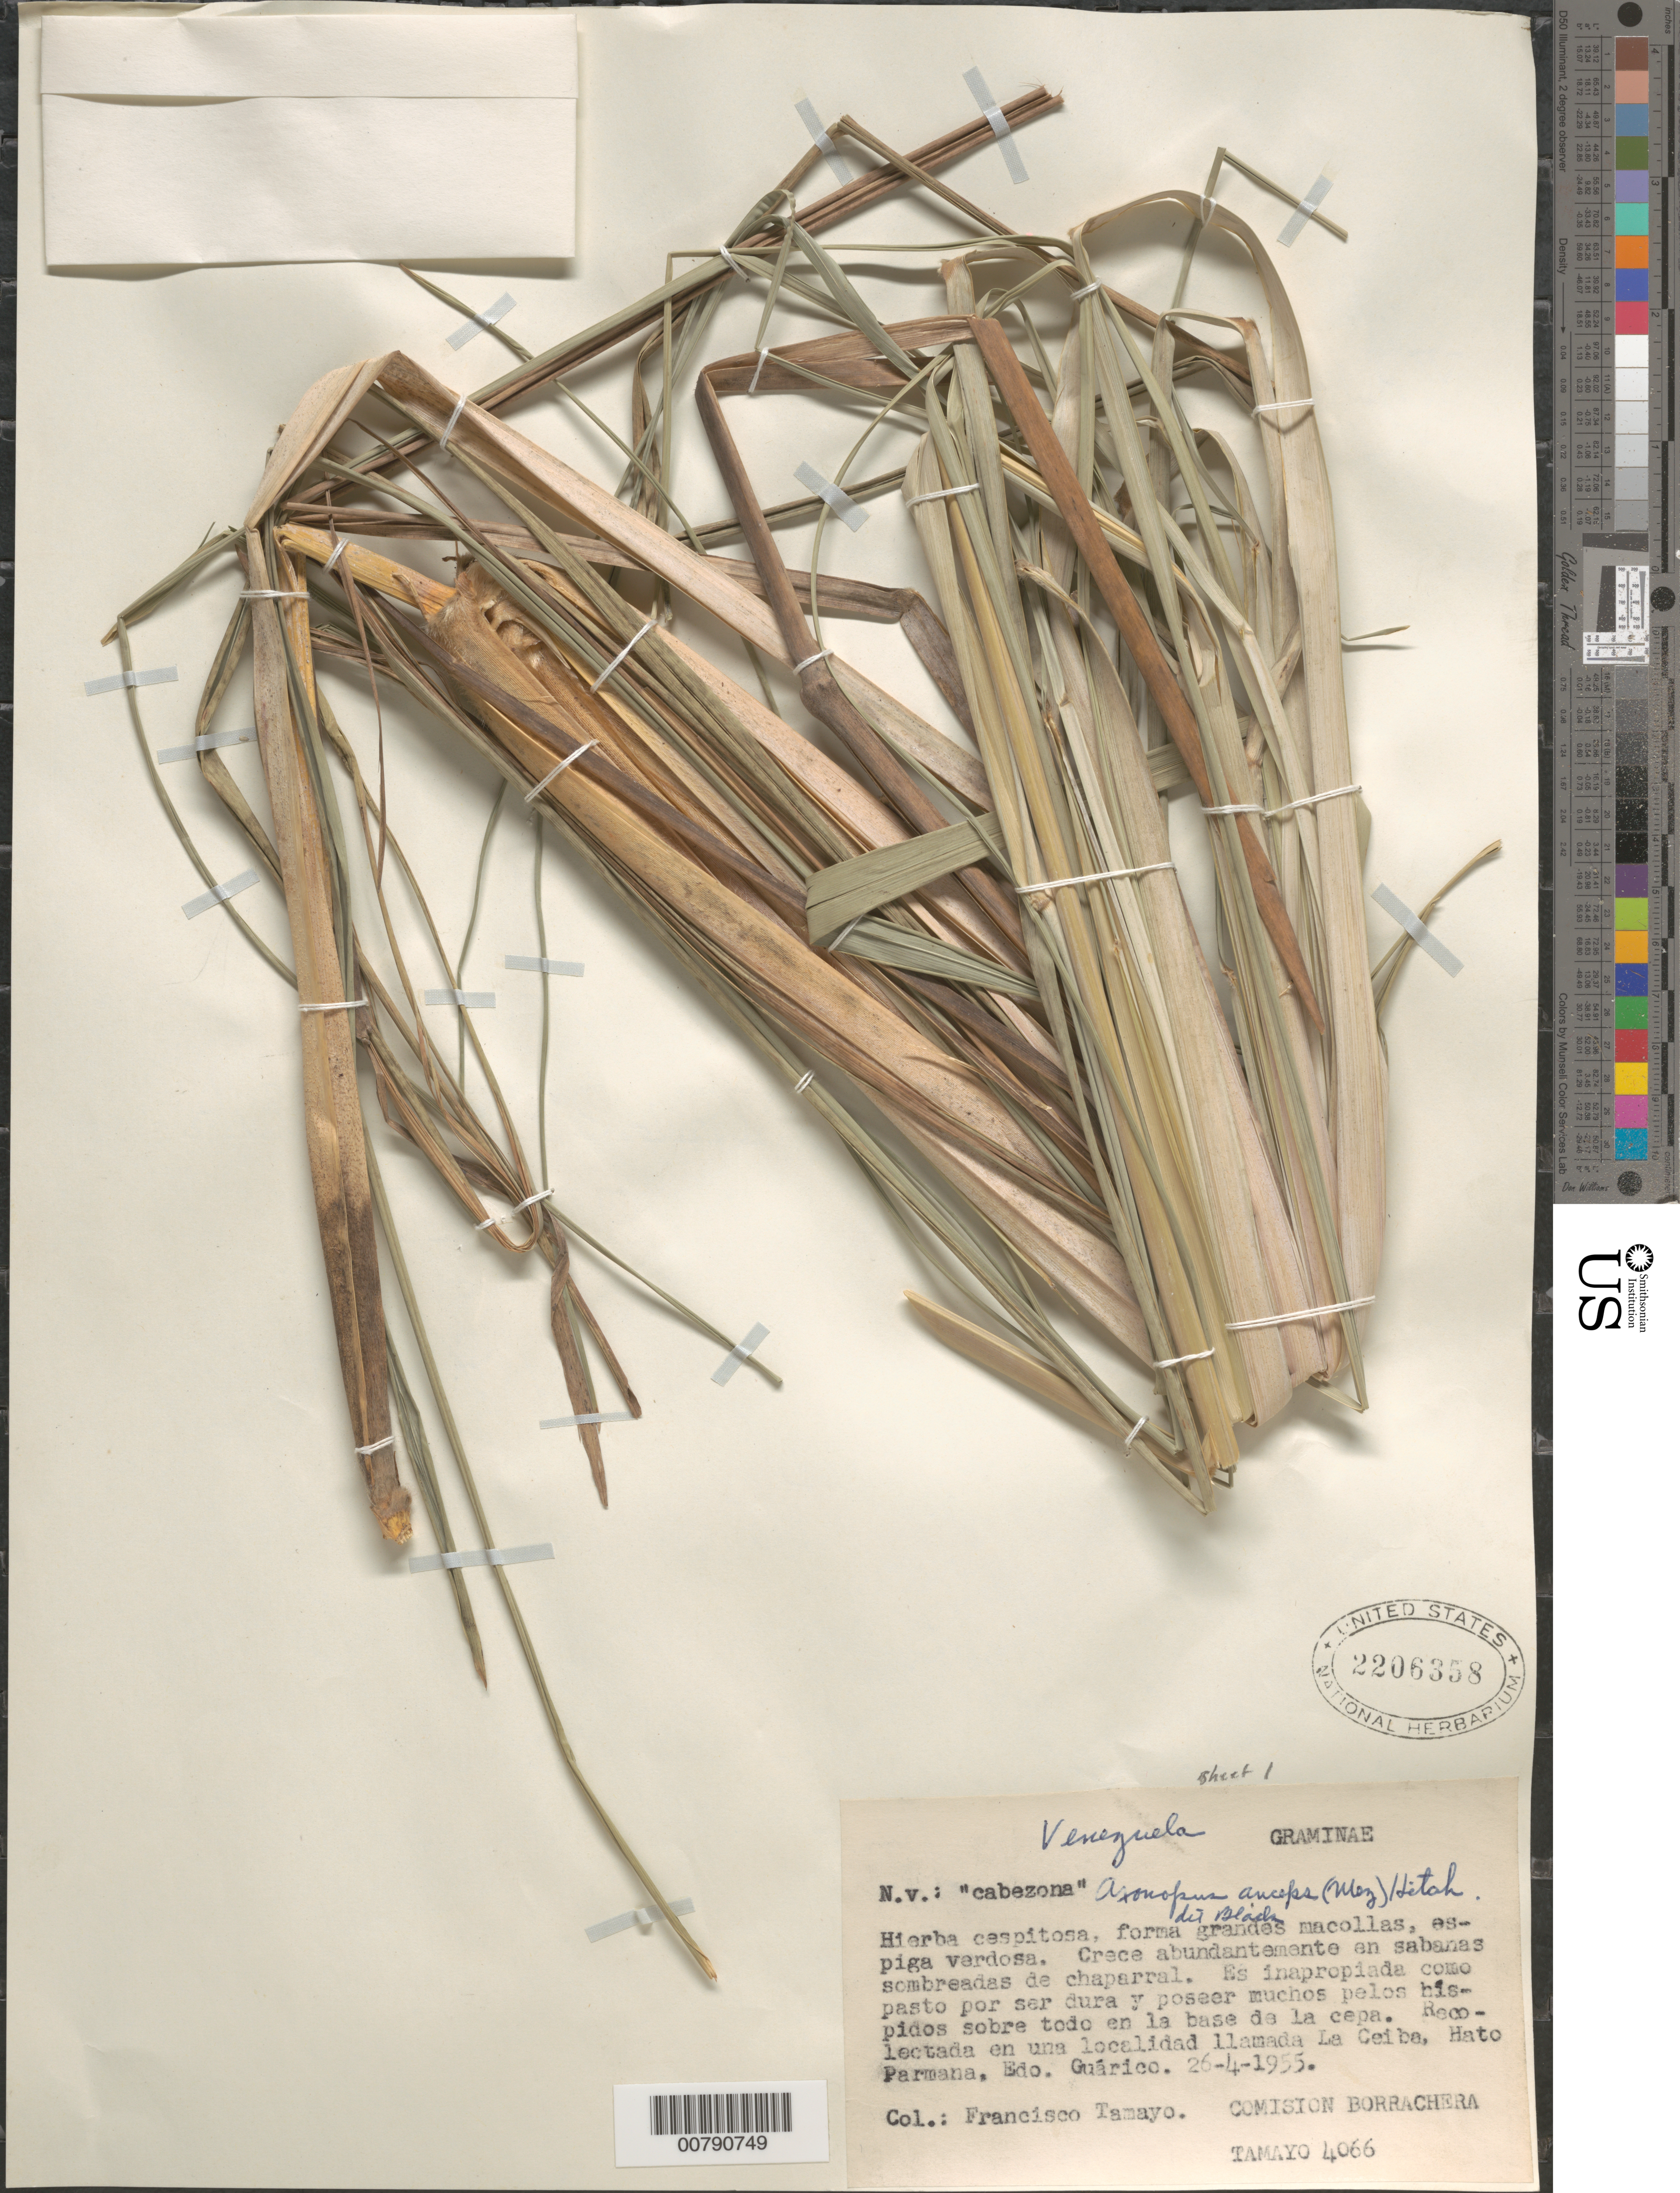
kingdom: Plantae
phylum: Tracheophyta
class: Liliopsida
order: Poales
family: Poaceae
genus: Axonopus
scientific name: Axonopus anceps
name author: (Mez) Hitchc.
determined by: Black, G. A.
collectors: F. Tamayo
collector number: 4066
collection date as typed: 26-Apr-55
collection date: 1955-04-26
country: Venezuela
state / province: Guárico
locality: La Ceiba, Hato Parmana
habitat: Sabanas sombreados de chaparral.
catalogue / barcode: US 2206358